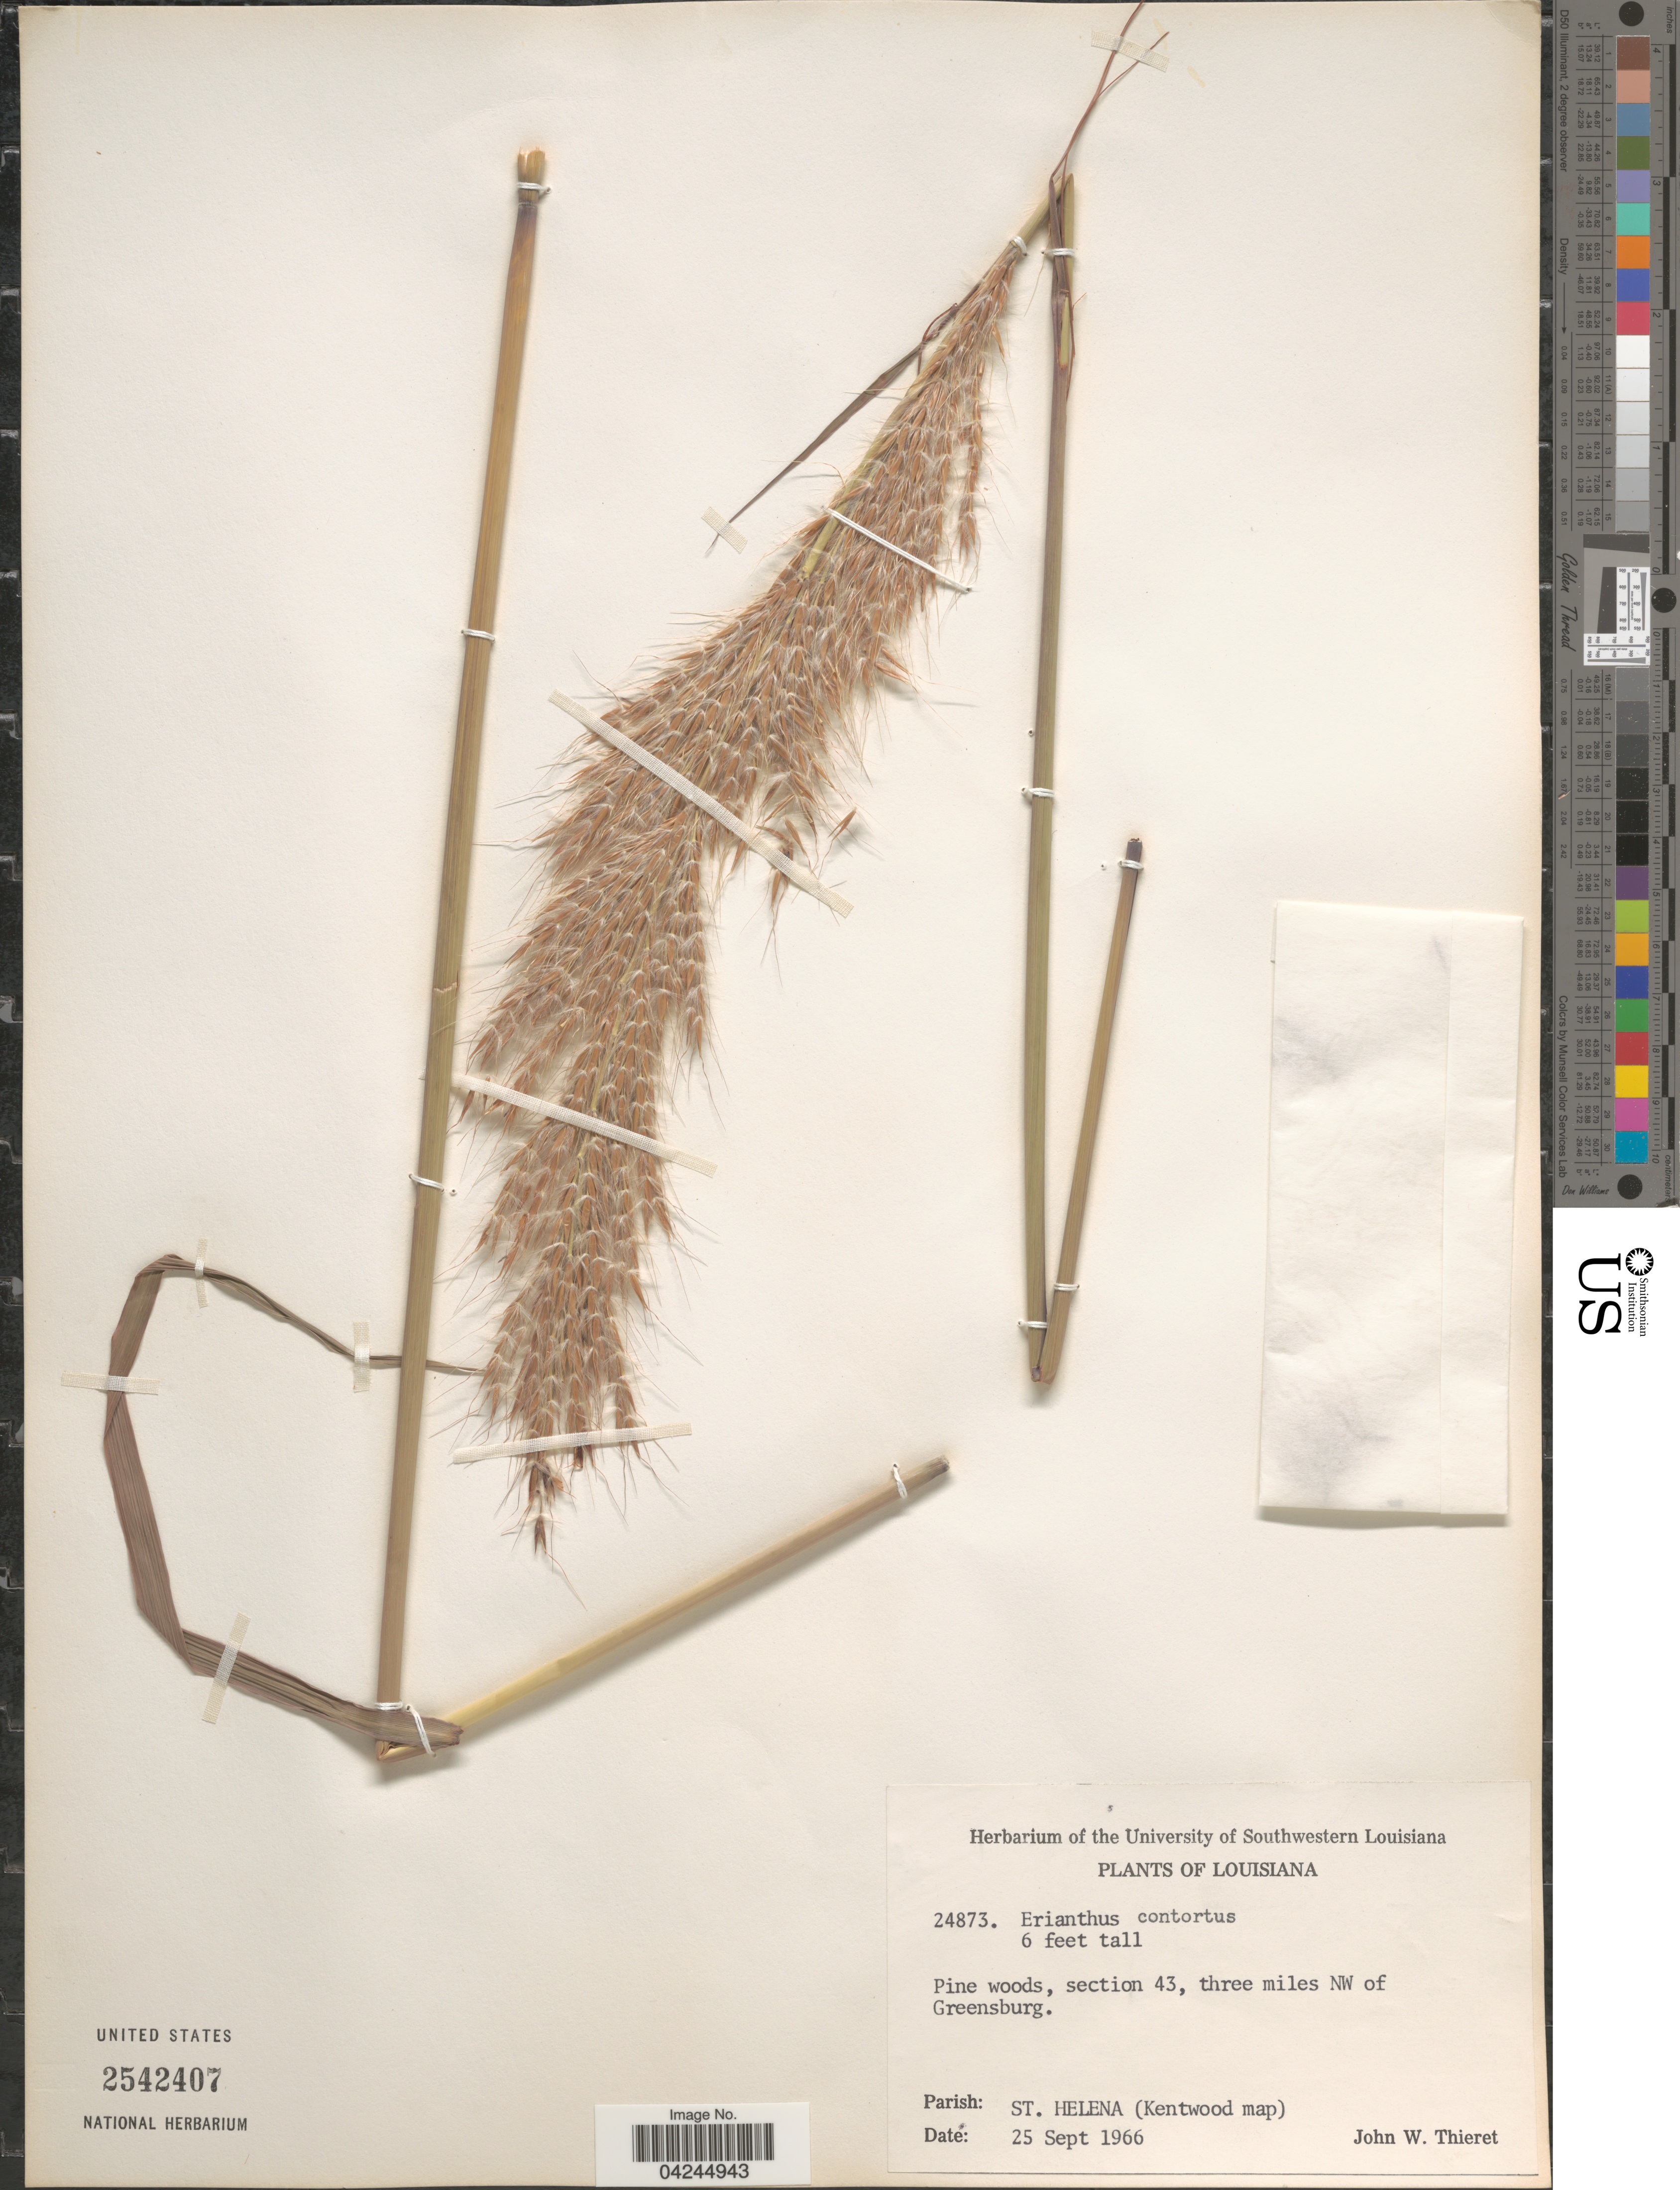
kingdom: Plantae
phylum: Tracheophyta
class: Liliopsida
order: Poales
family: Poaceae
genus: Erianthus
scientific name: Erianthus brevibarbis var. contortus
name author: (Elliott) D.B. Ward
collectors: J. W. Thieret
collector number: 24873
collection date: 1966-09-25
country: United States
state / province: Louisiana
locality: Pine woods, section 43, three miles NW of Greensburg. Parish: St. Helena (Kentwood map).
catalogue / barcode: US 2542407